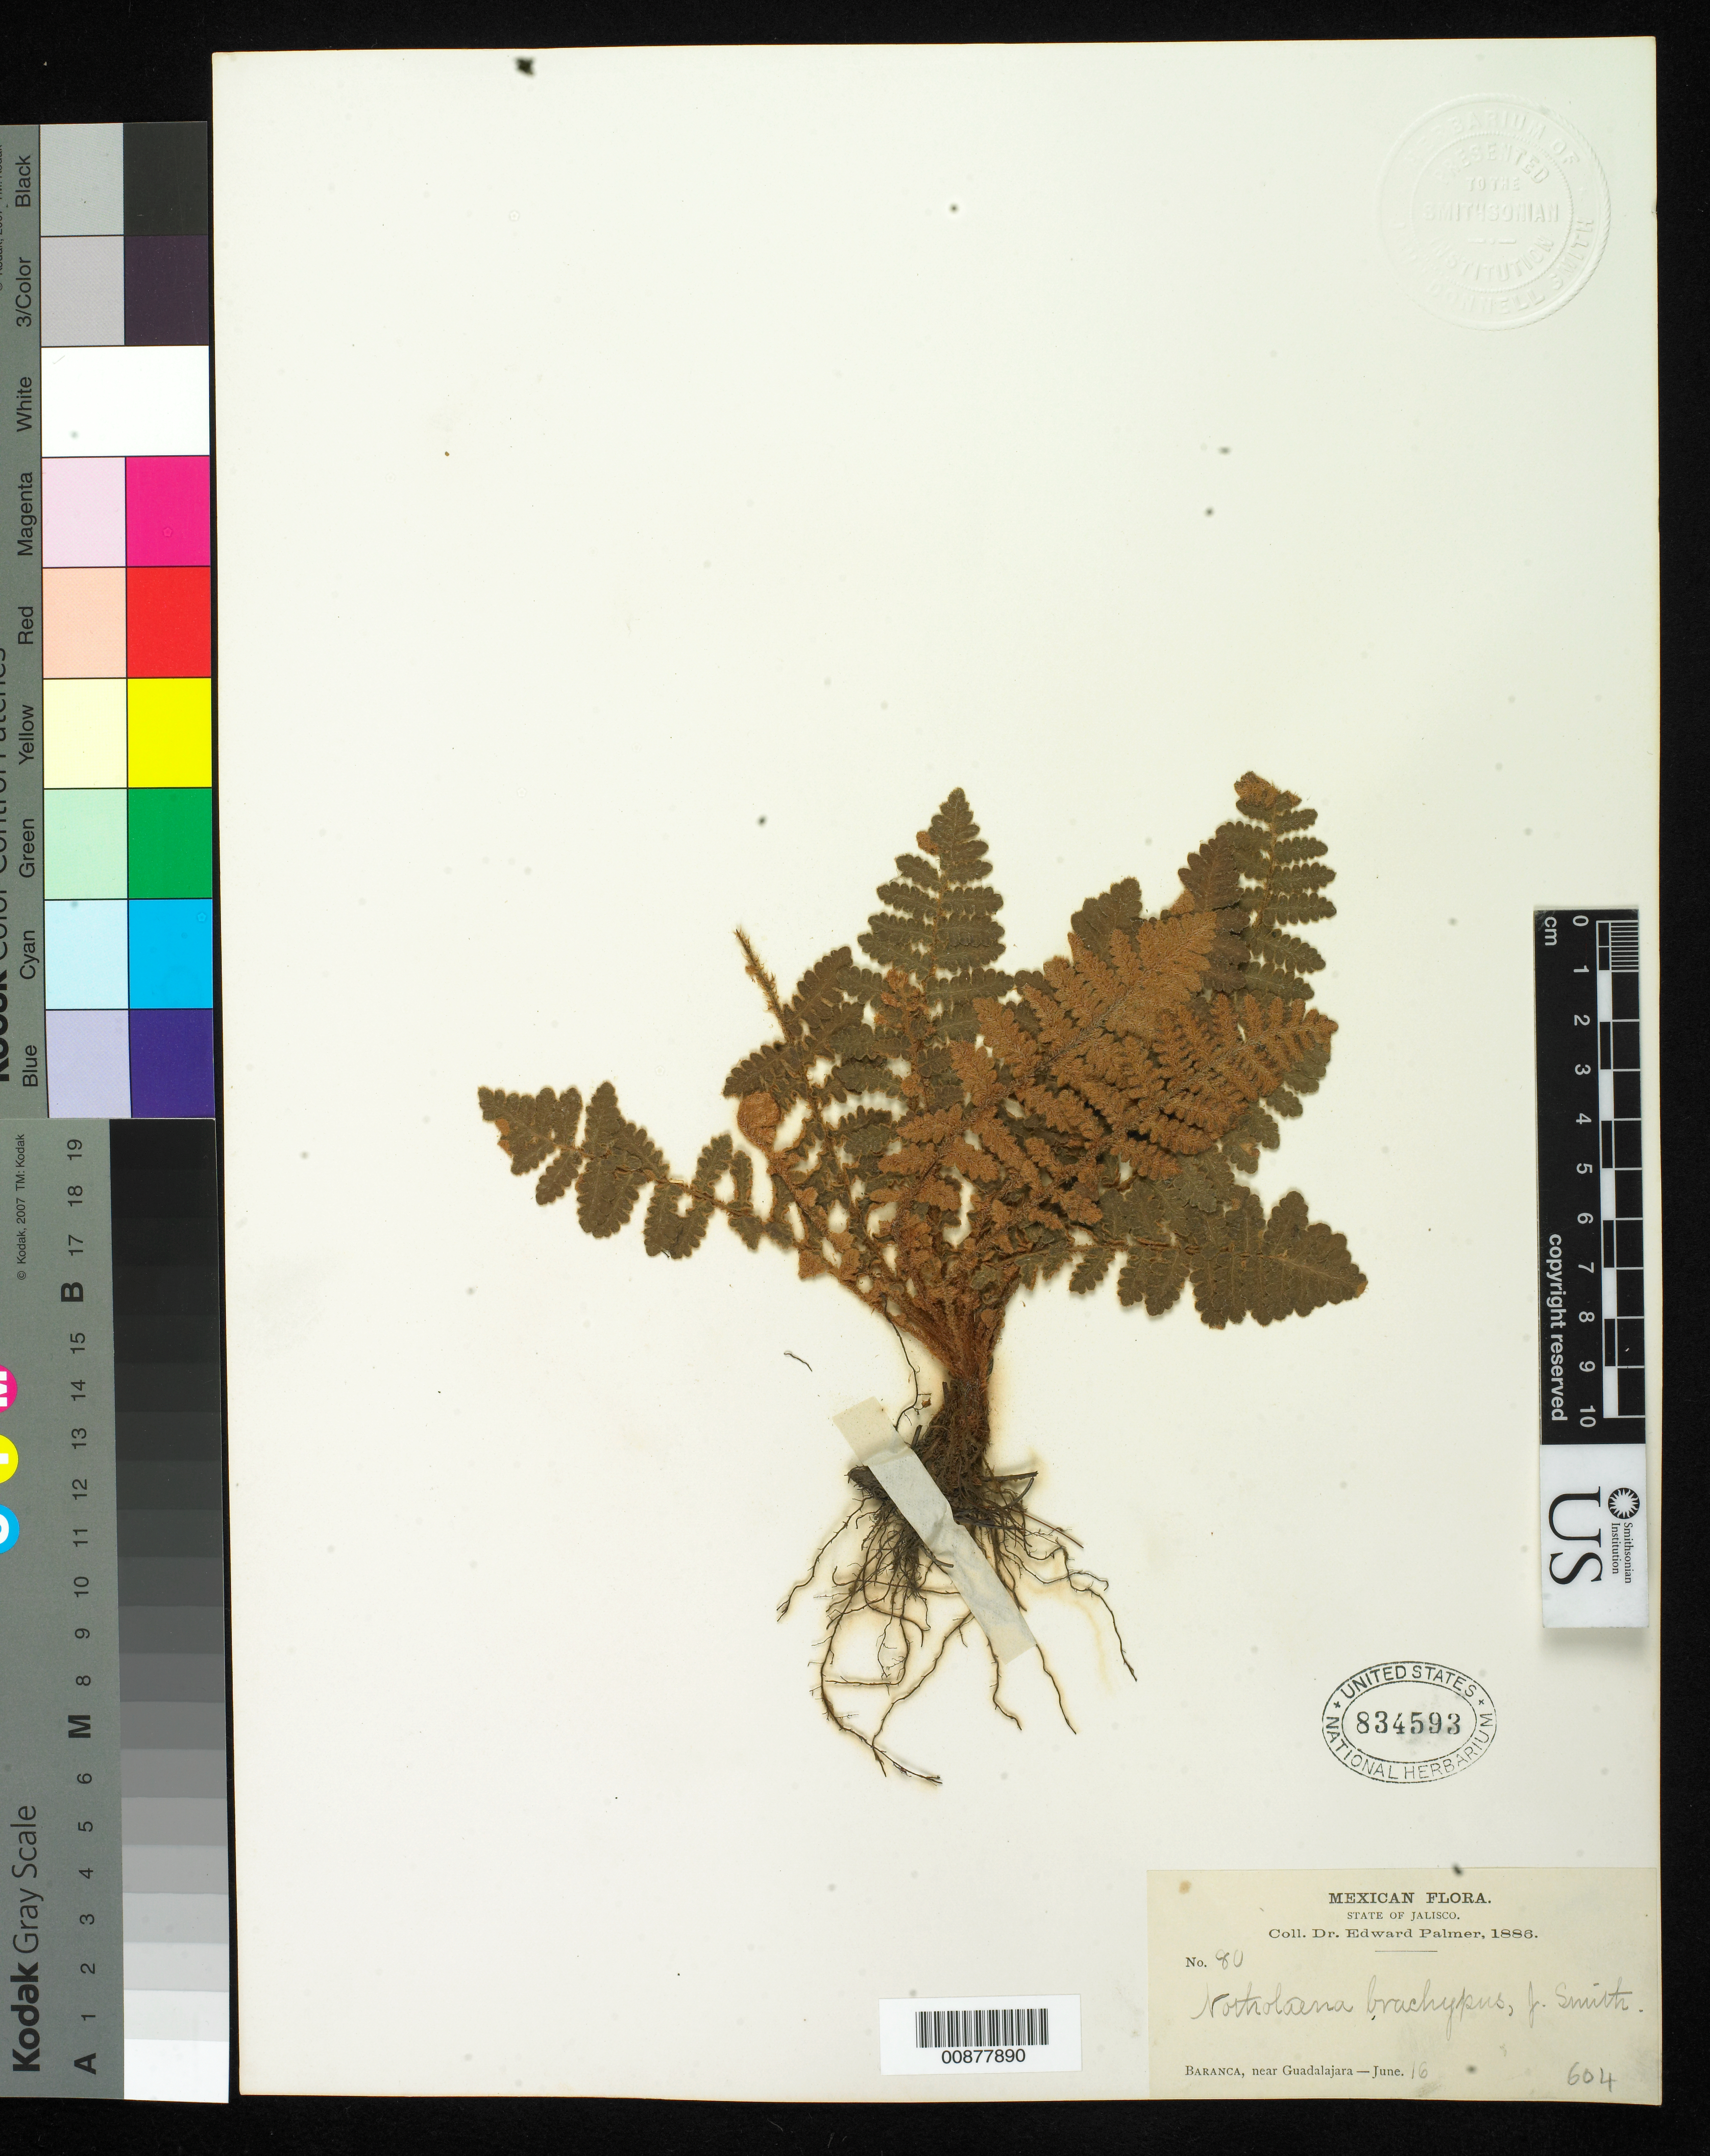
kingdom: Plantae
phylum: Tracheophyta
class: Polypodiopsida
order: Polypodiales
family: Pteridaceae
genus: Notholaena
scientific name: Notholaena brachypus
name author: (Kunze) J. Sm.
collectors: E. Palmer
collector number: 80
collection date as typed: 16 Jun 1886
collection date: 1886-06-16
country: Mexico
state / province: Jalisco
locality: Barranca, near Guadalajara, Jalisco.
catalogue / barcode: US 834593